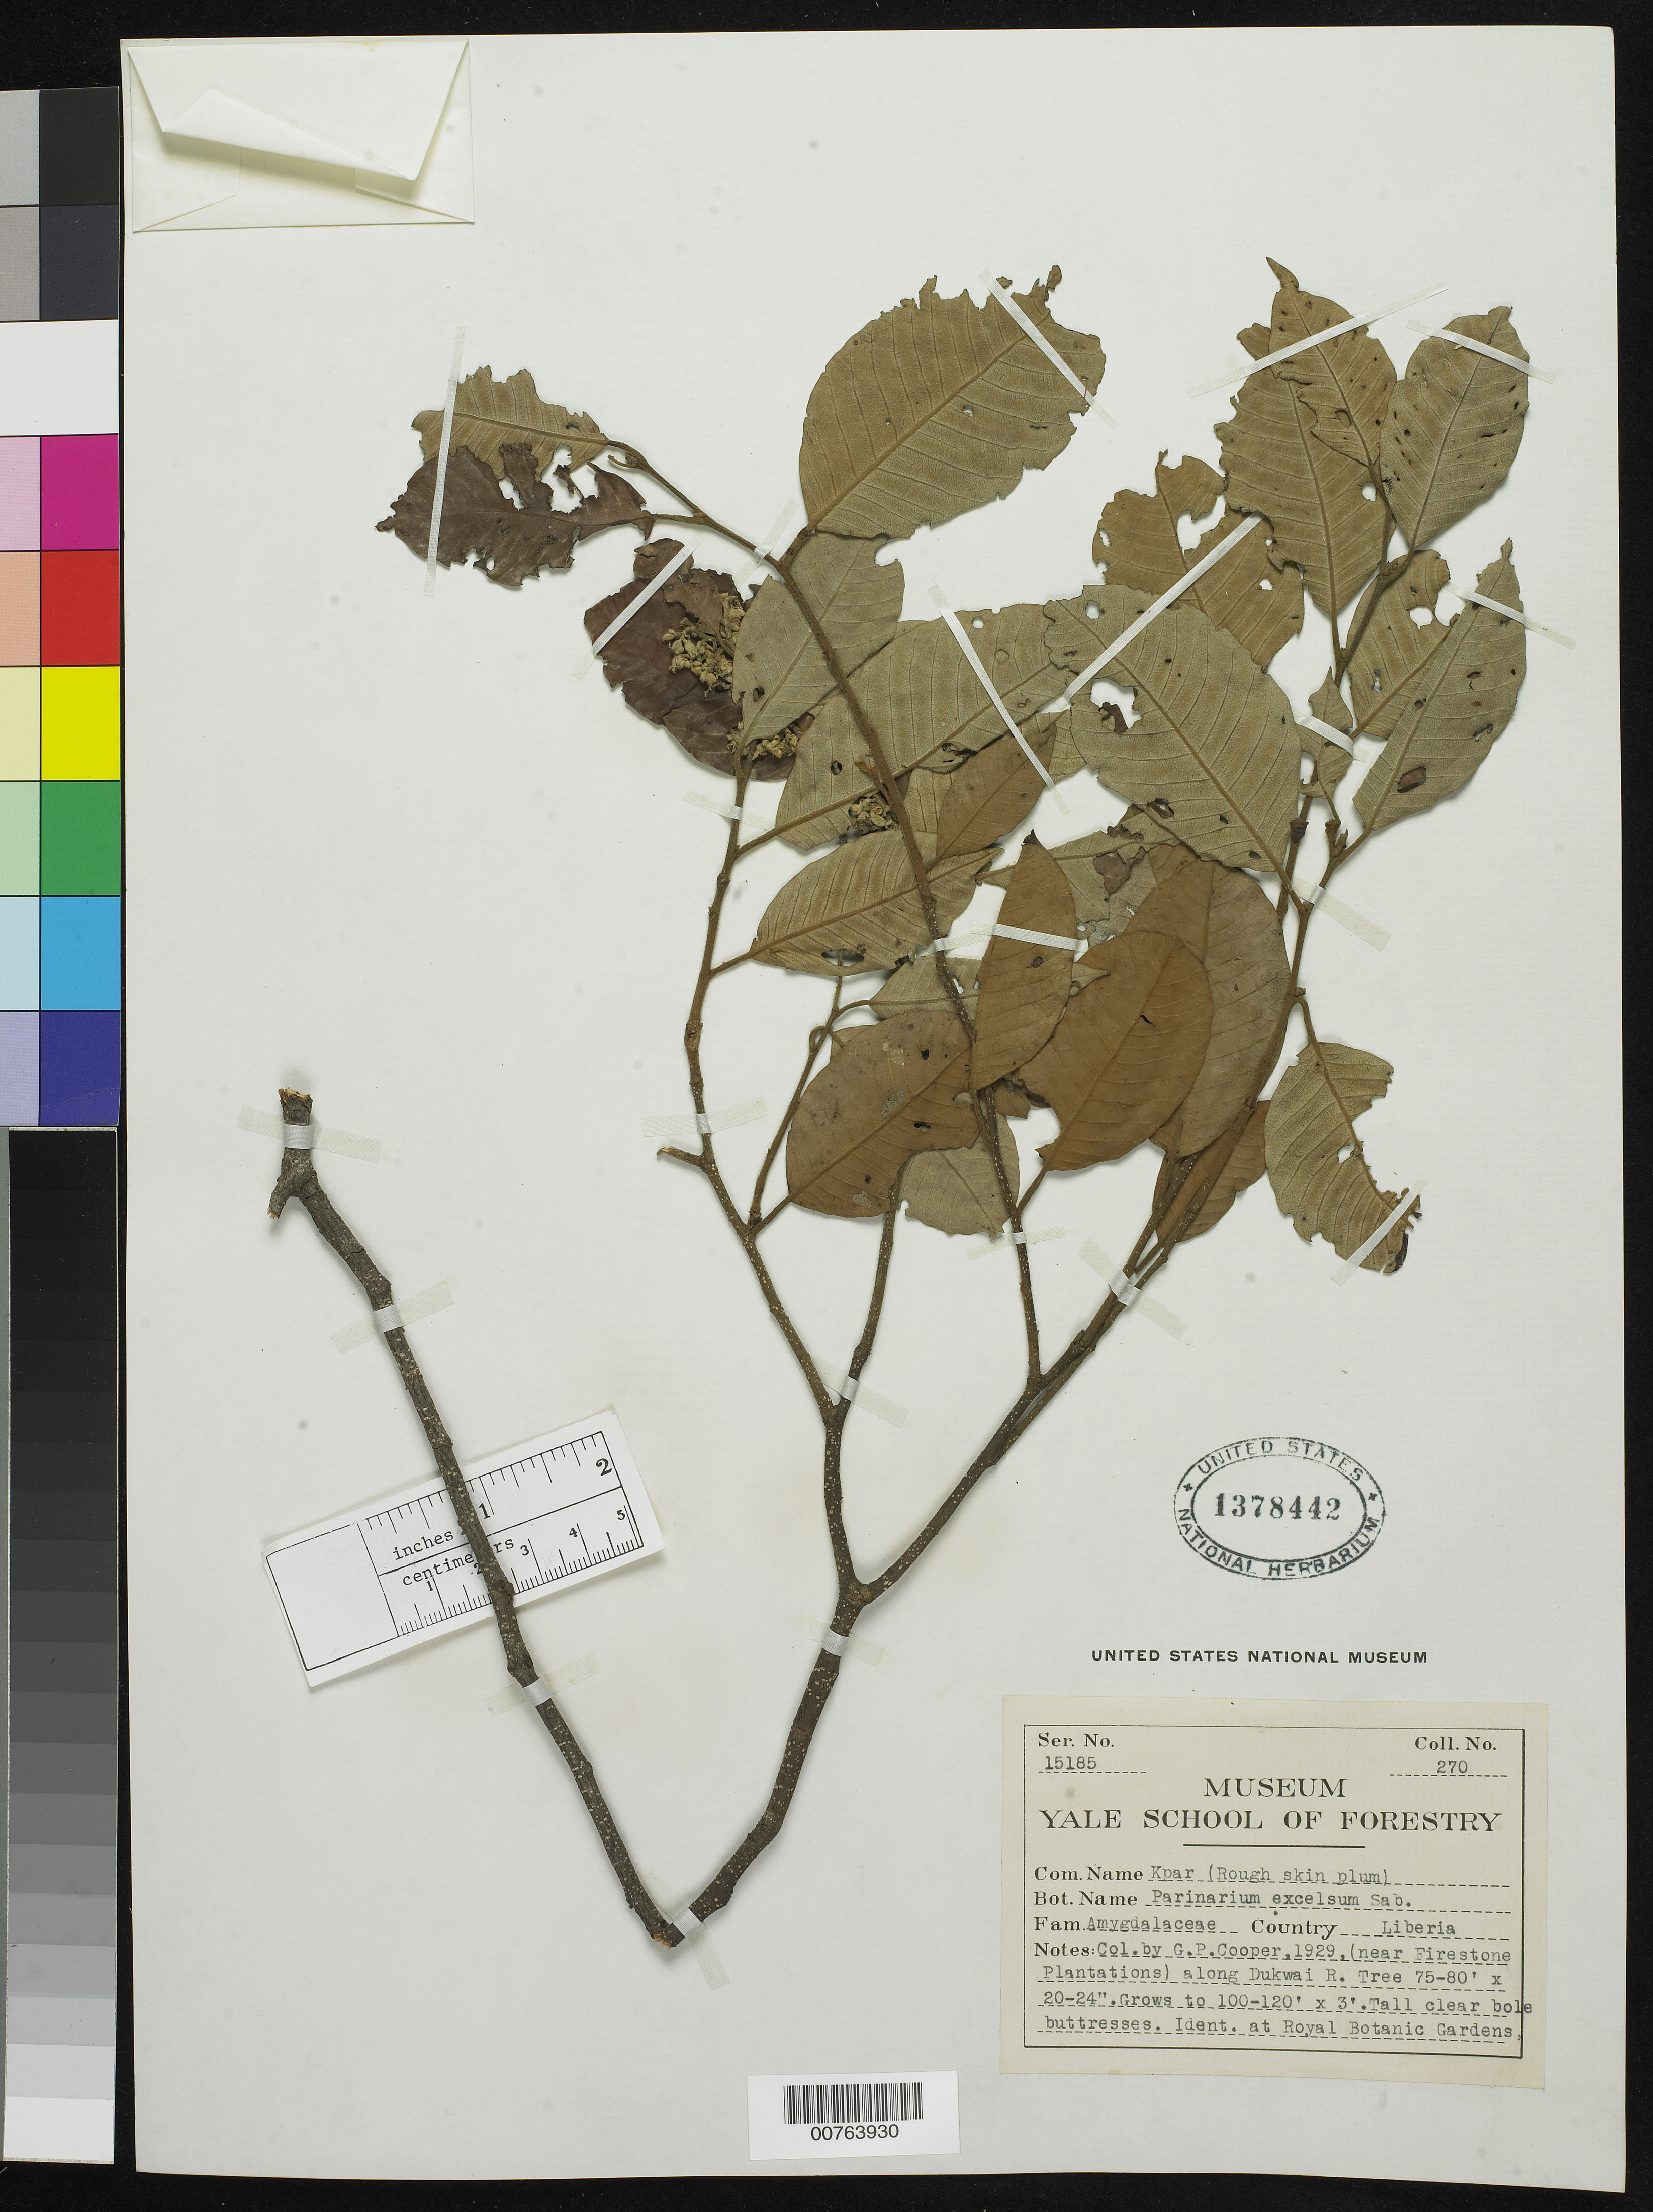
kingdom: Plantae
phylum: Tracheophyta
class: Magnoliopsida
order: Malpighiales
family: Chrysobalanaceae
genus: Parinari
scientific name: Parinari excelsa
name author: Sabine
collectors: G. Cooper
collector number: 270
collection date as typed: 1929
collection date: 1929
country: Liberia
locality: (near Firestone Plantations) along Dukwai River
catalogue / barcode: US 1378442